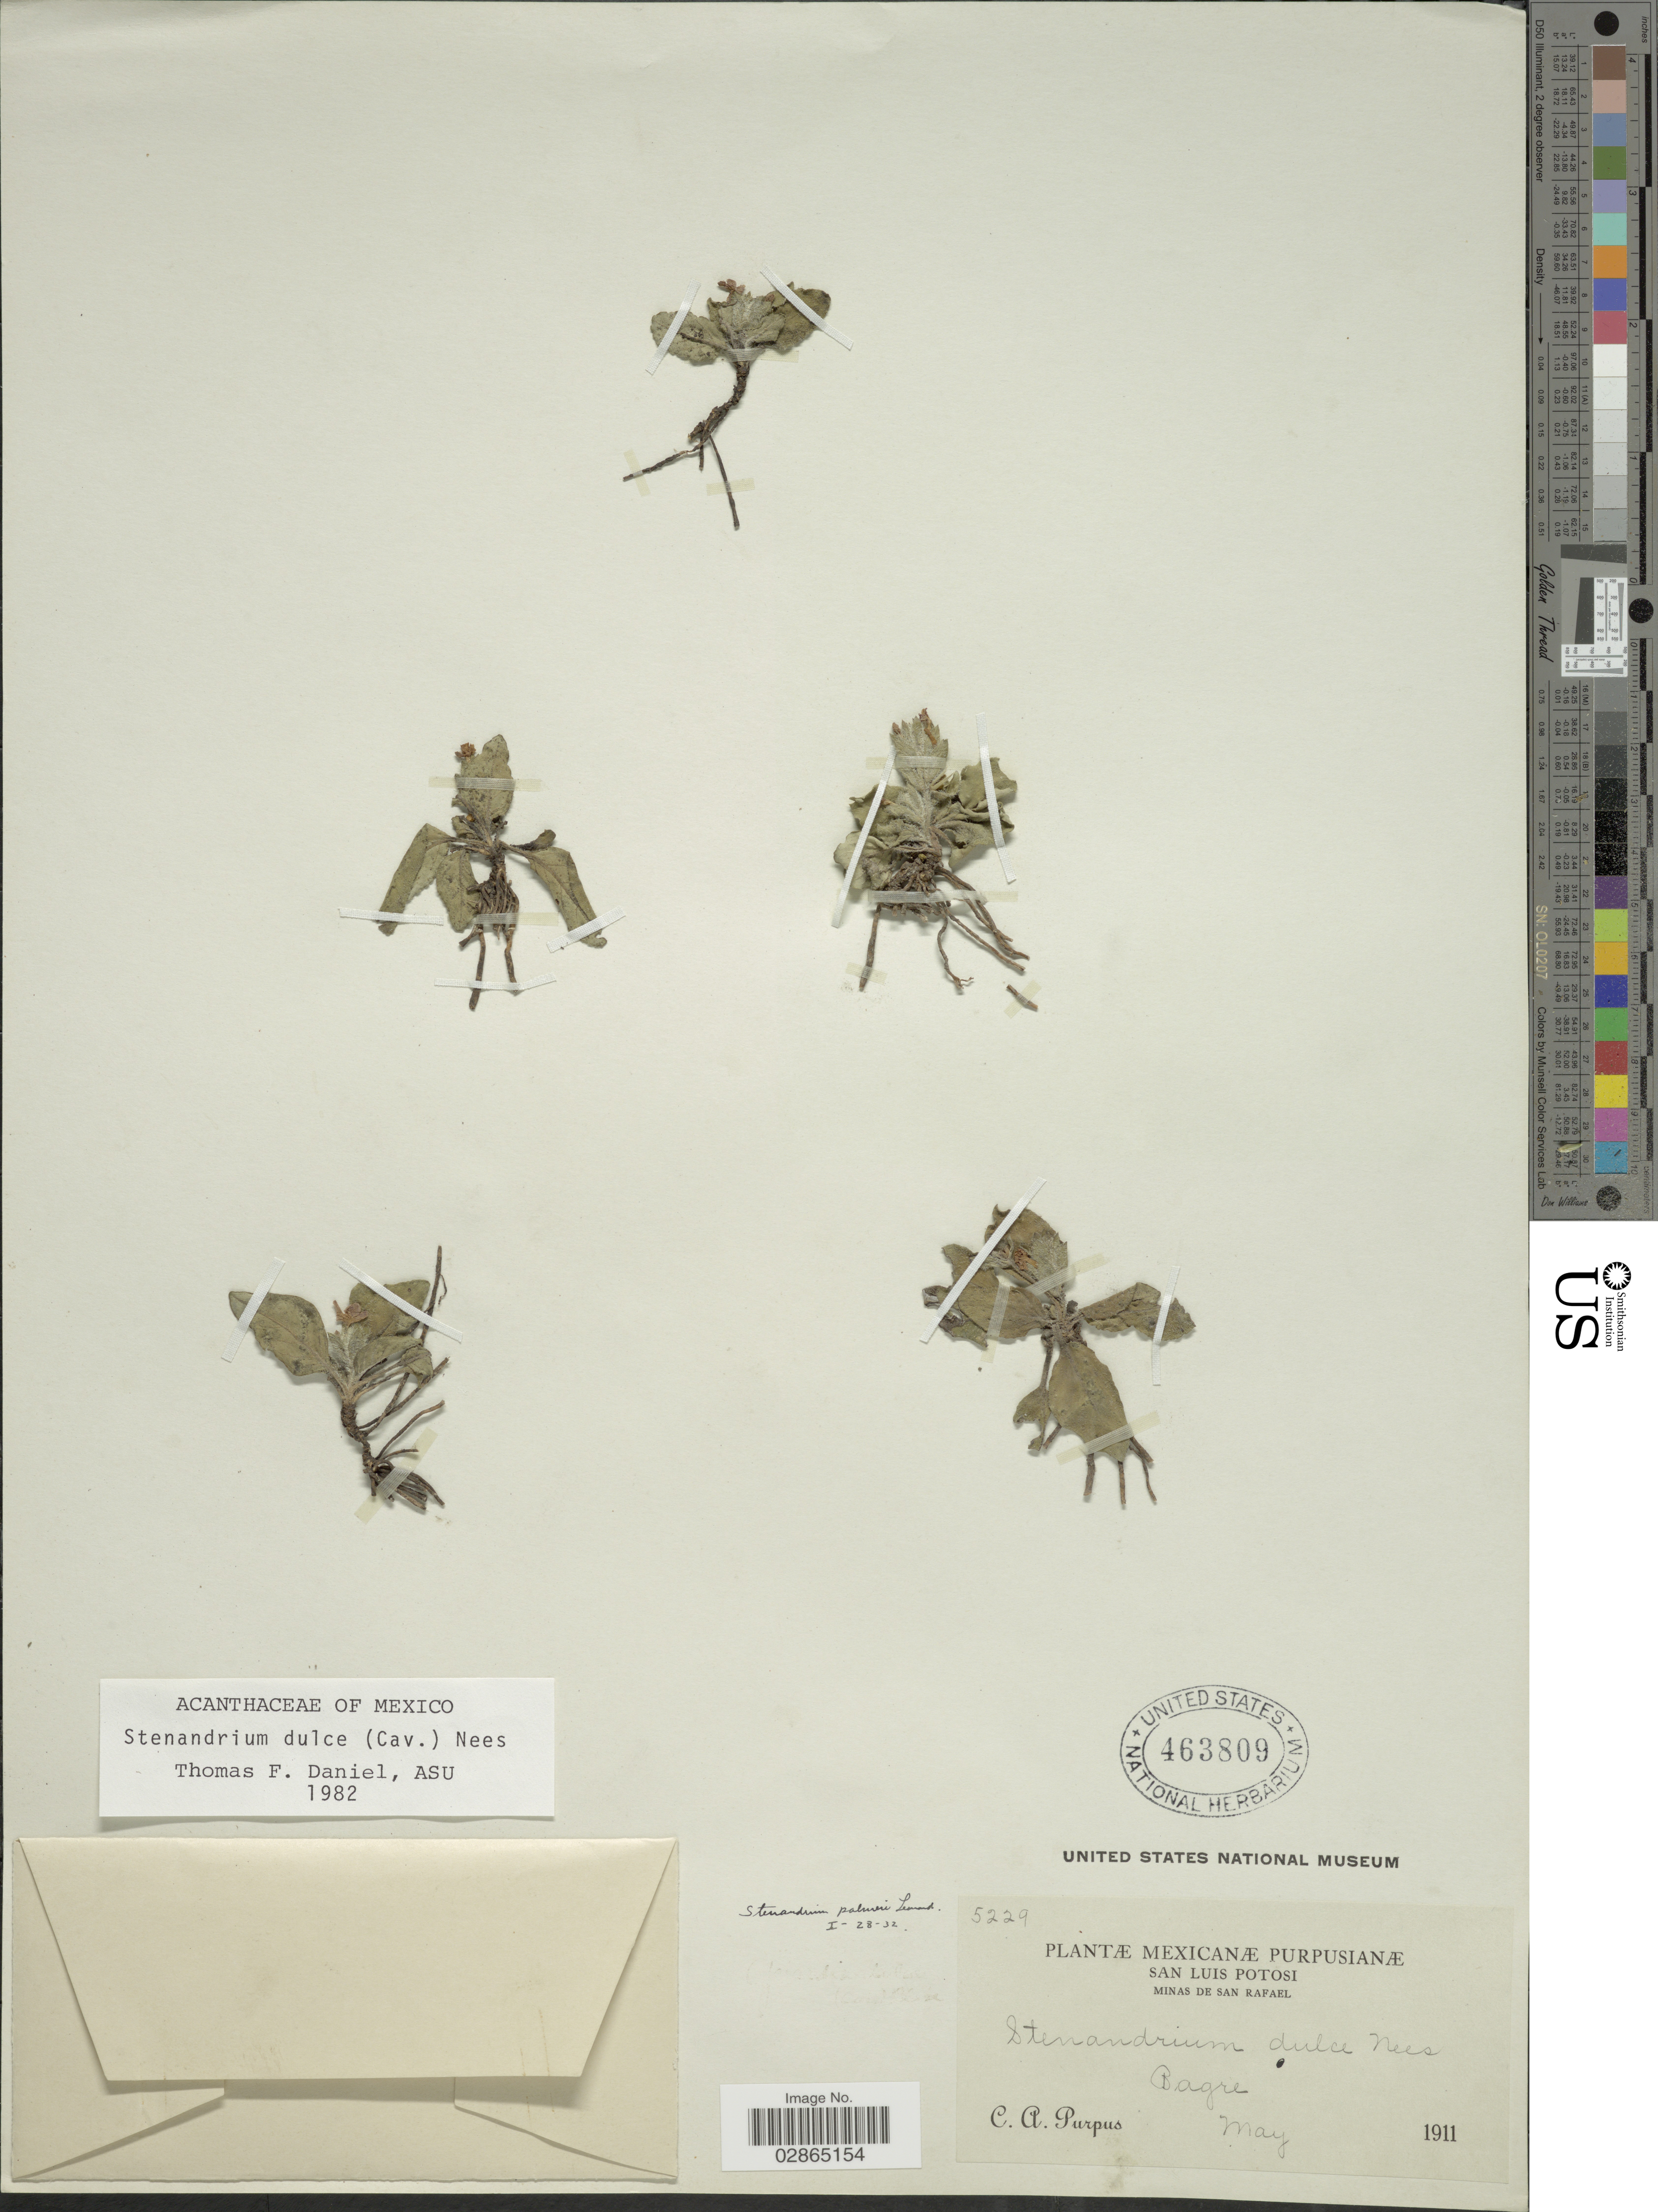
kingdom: Plantae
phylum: Tracheophyta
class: Magnoliopsida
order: Lamiales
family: Acanthaceae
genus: Stenandrium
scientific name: Stenandrium dulce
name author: (Cav.) Nees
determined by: Daniel, Thomas F.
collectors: C. A. Purpus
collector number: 5229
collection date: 1911-05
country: Mexico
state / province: San Luis Potosí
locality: Minas de San Rafael, Bagre.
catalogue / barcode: US 463809